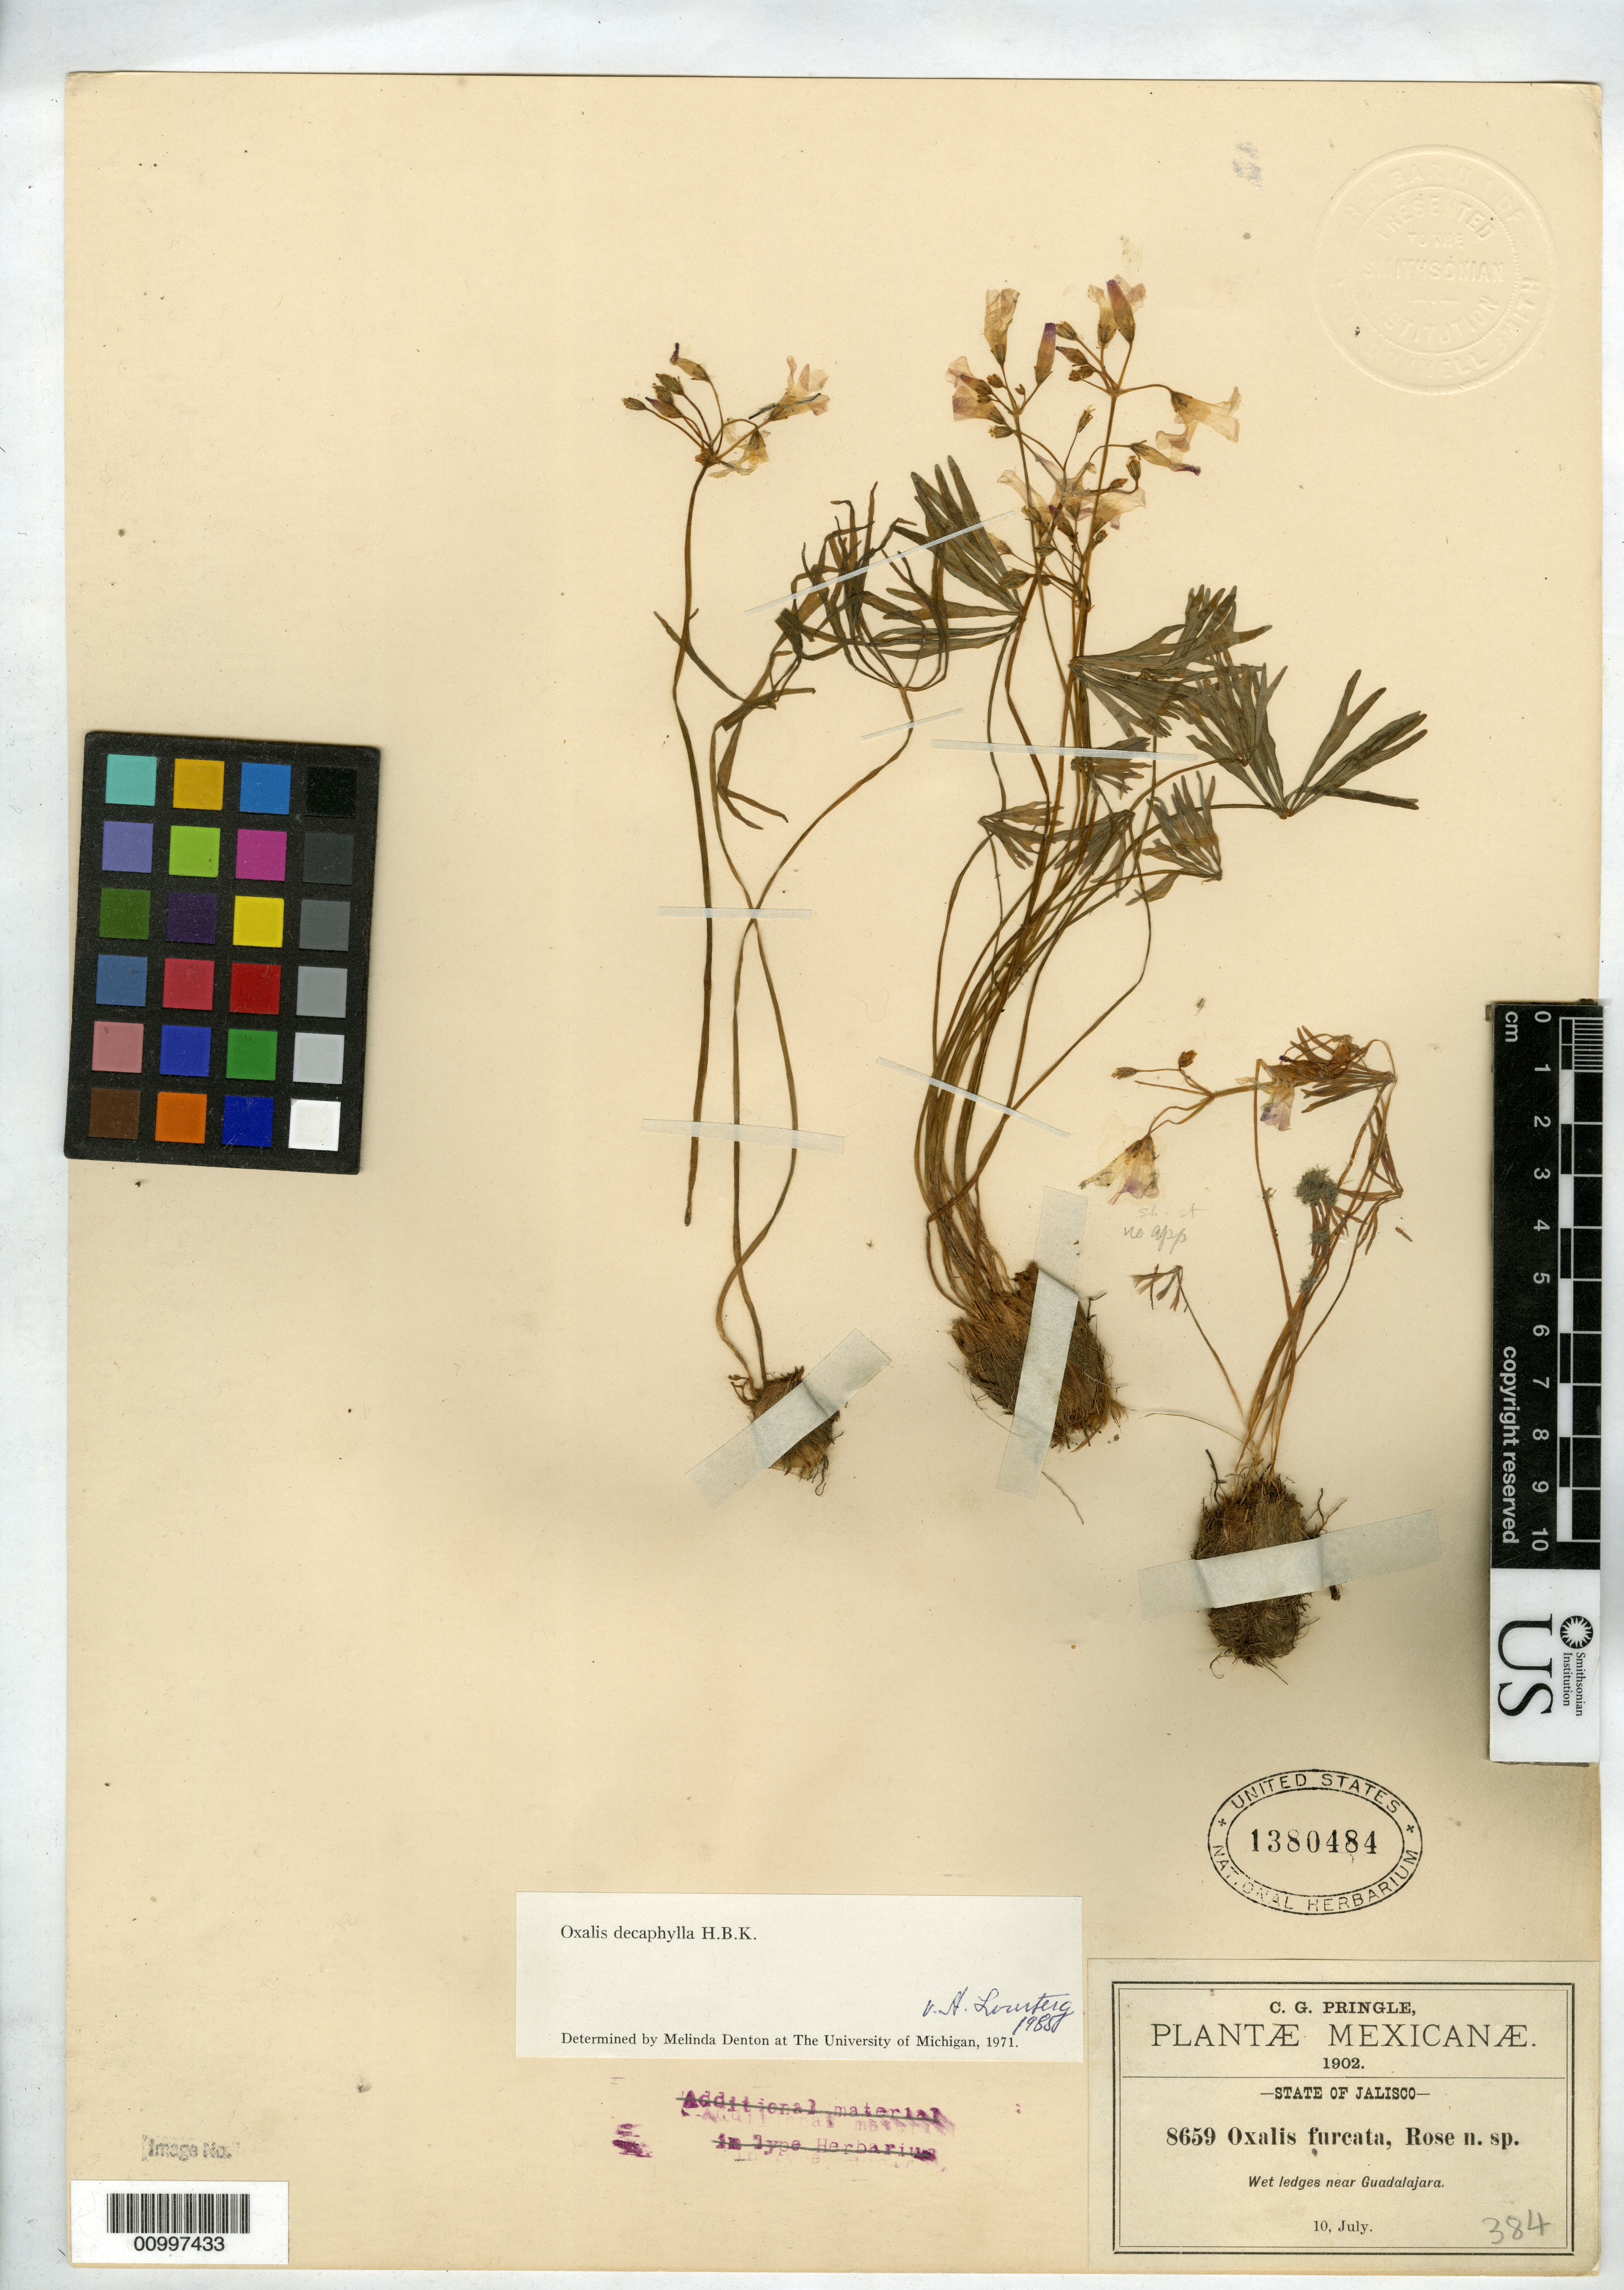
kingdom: Plantae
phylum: Tracheophyta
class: Magnoliopsida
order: Oxalidales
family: Oxalidaceae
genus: Ionoxalis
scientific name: Ionoxalis furcata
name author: Rose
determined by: Denton, M. F.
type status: Isotype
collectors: C. G. Pringle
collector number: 8659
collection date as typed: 10 Jul 1902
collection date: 1902-07-10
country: Mexico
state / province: Jalisco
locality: Near Gaudalajara.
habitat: Wet ledges.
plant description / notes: From the herbarium of J. Donnell Smith.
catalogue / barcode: US 1380484